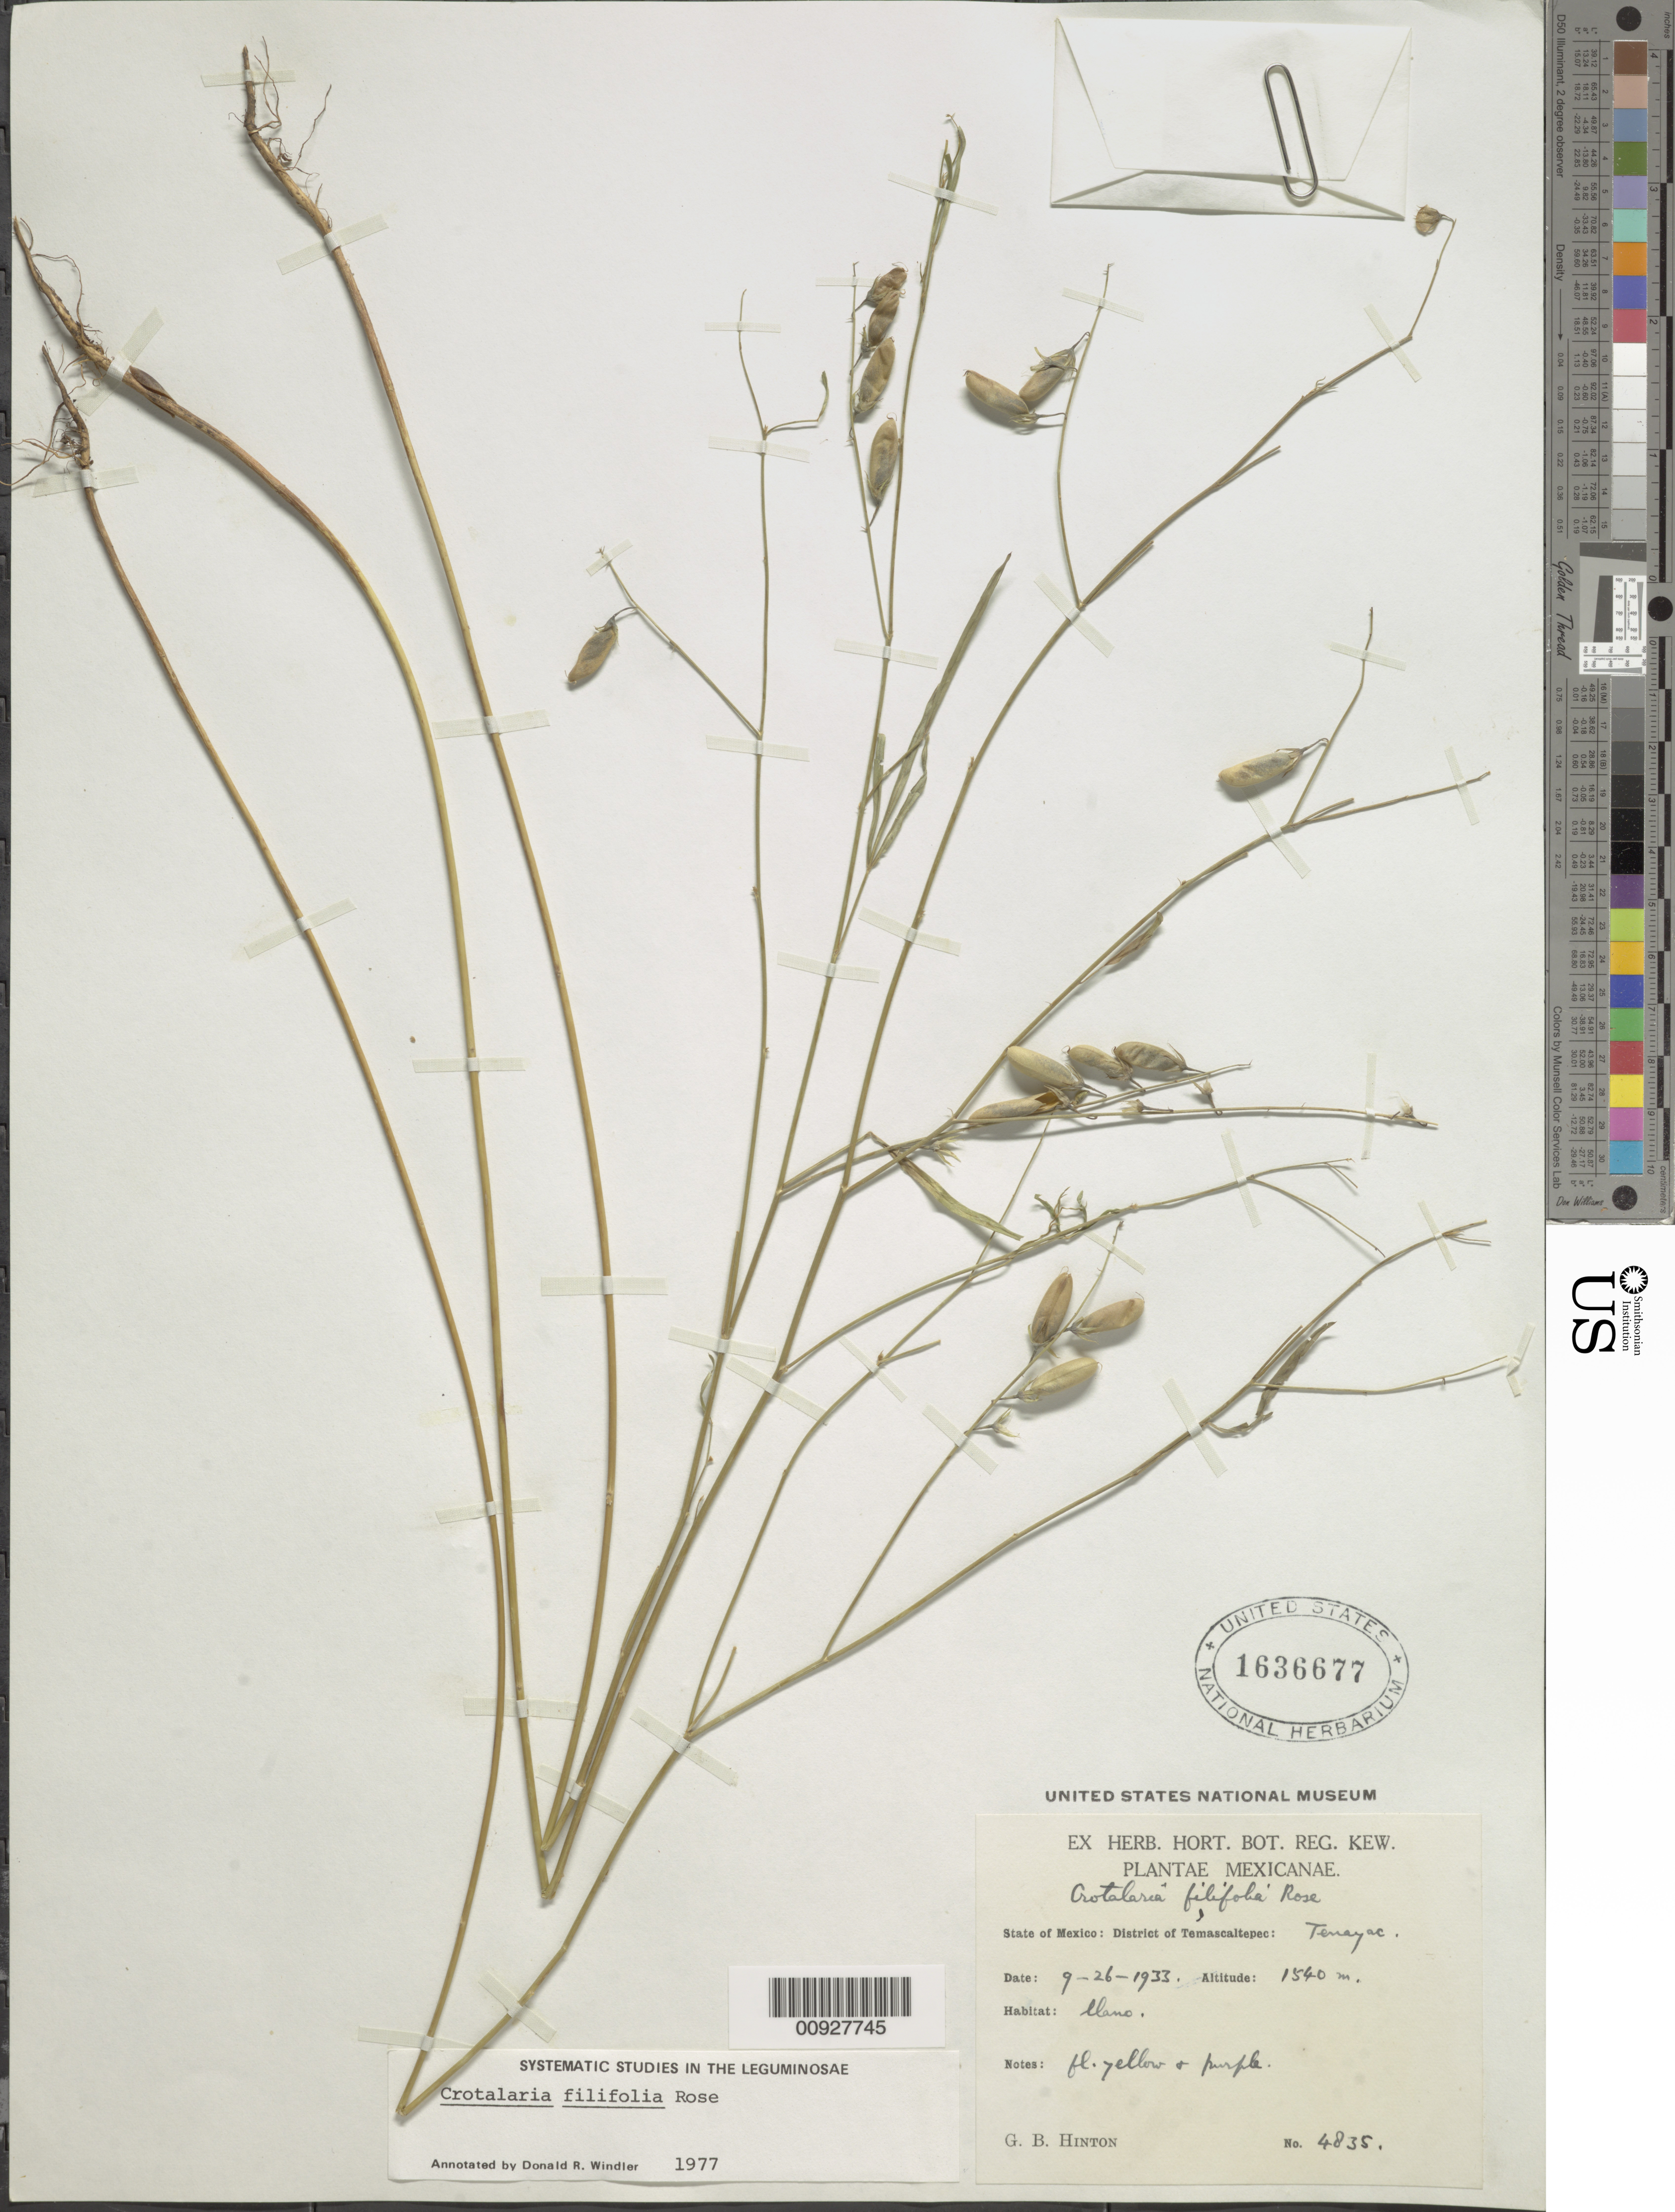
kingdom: Plantae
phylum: Tracheophyta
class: Magnoliopsida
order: Fabales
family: Fabaceae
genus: Crotalaria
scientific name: Crotalaria filifolia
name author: Rose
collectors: G. B. Hinton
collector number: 4835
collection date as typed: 26 Sep 1933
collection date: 1933-09-26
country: Mexico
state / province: México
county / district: Temascaltepec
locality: State of Mexico: District of Temascaltepec: Tenayac.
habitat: Llano.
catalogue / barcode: US 1636677